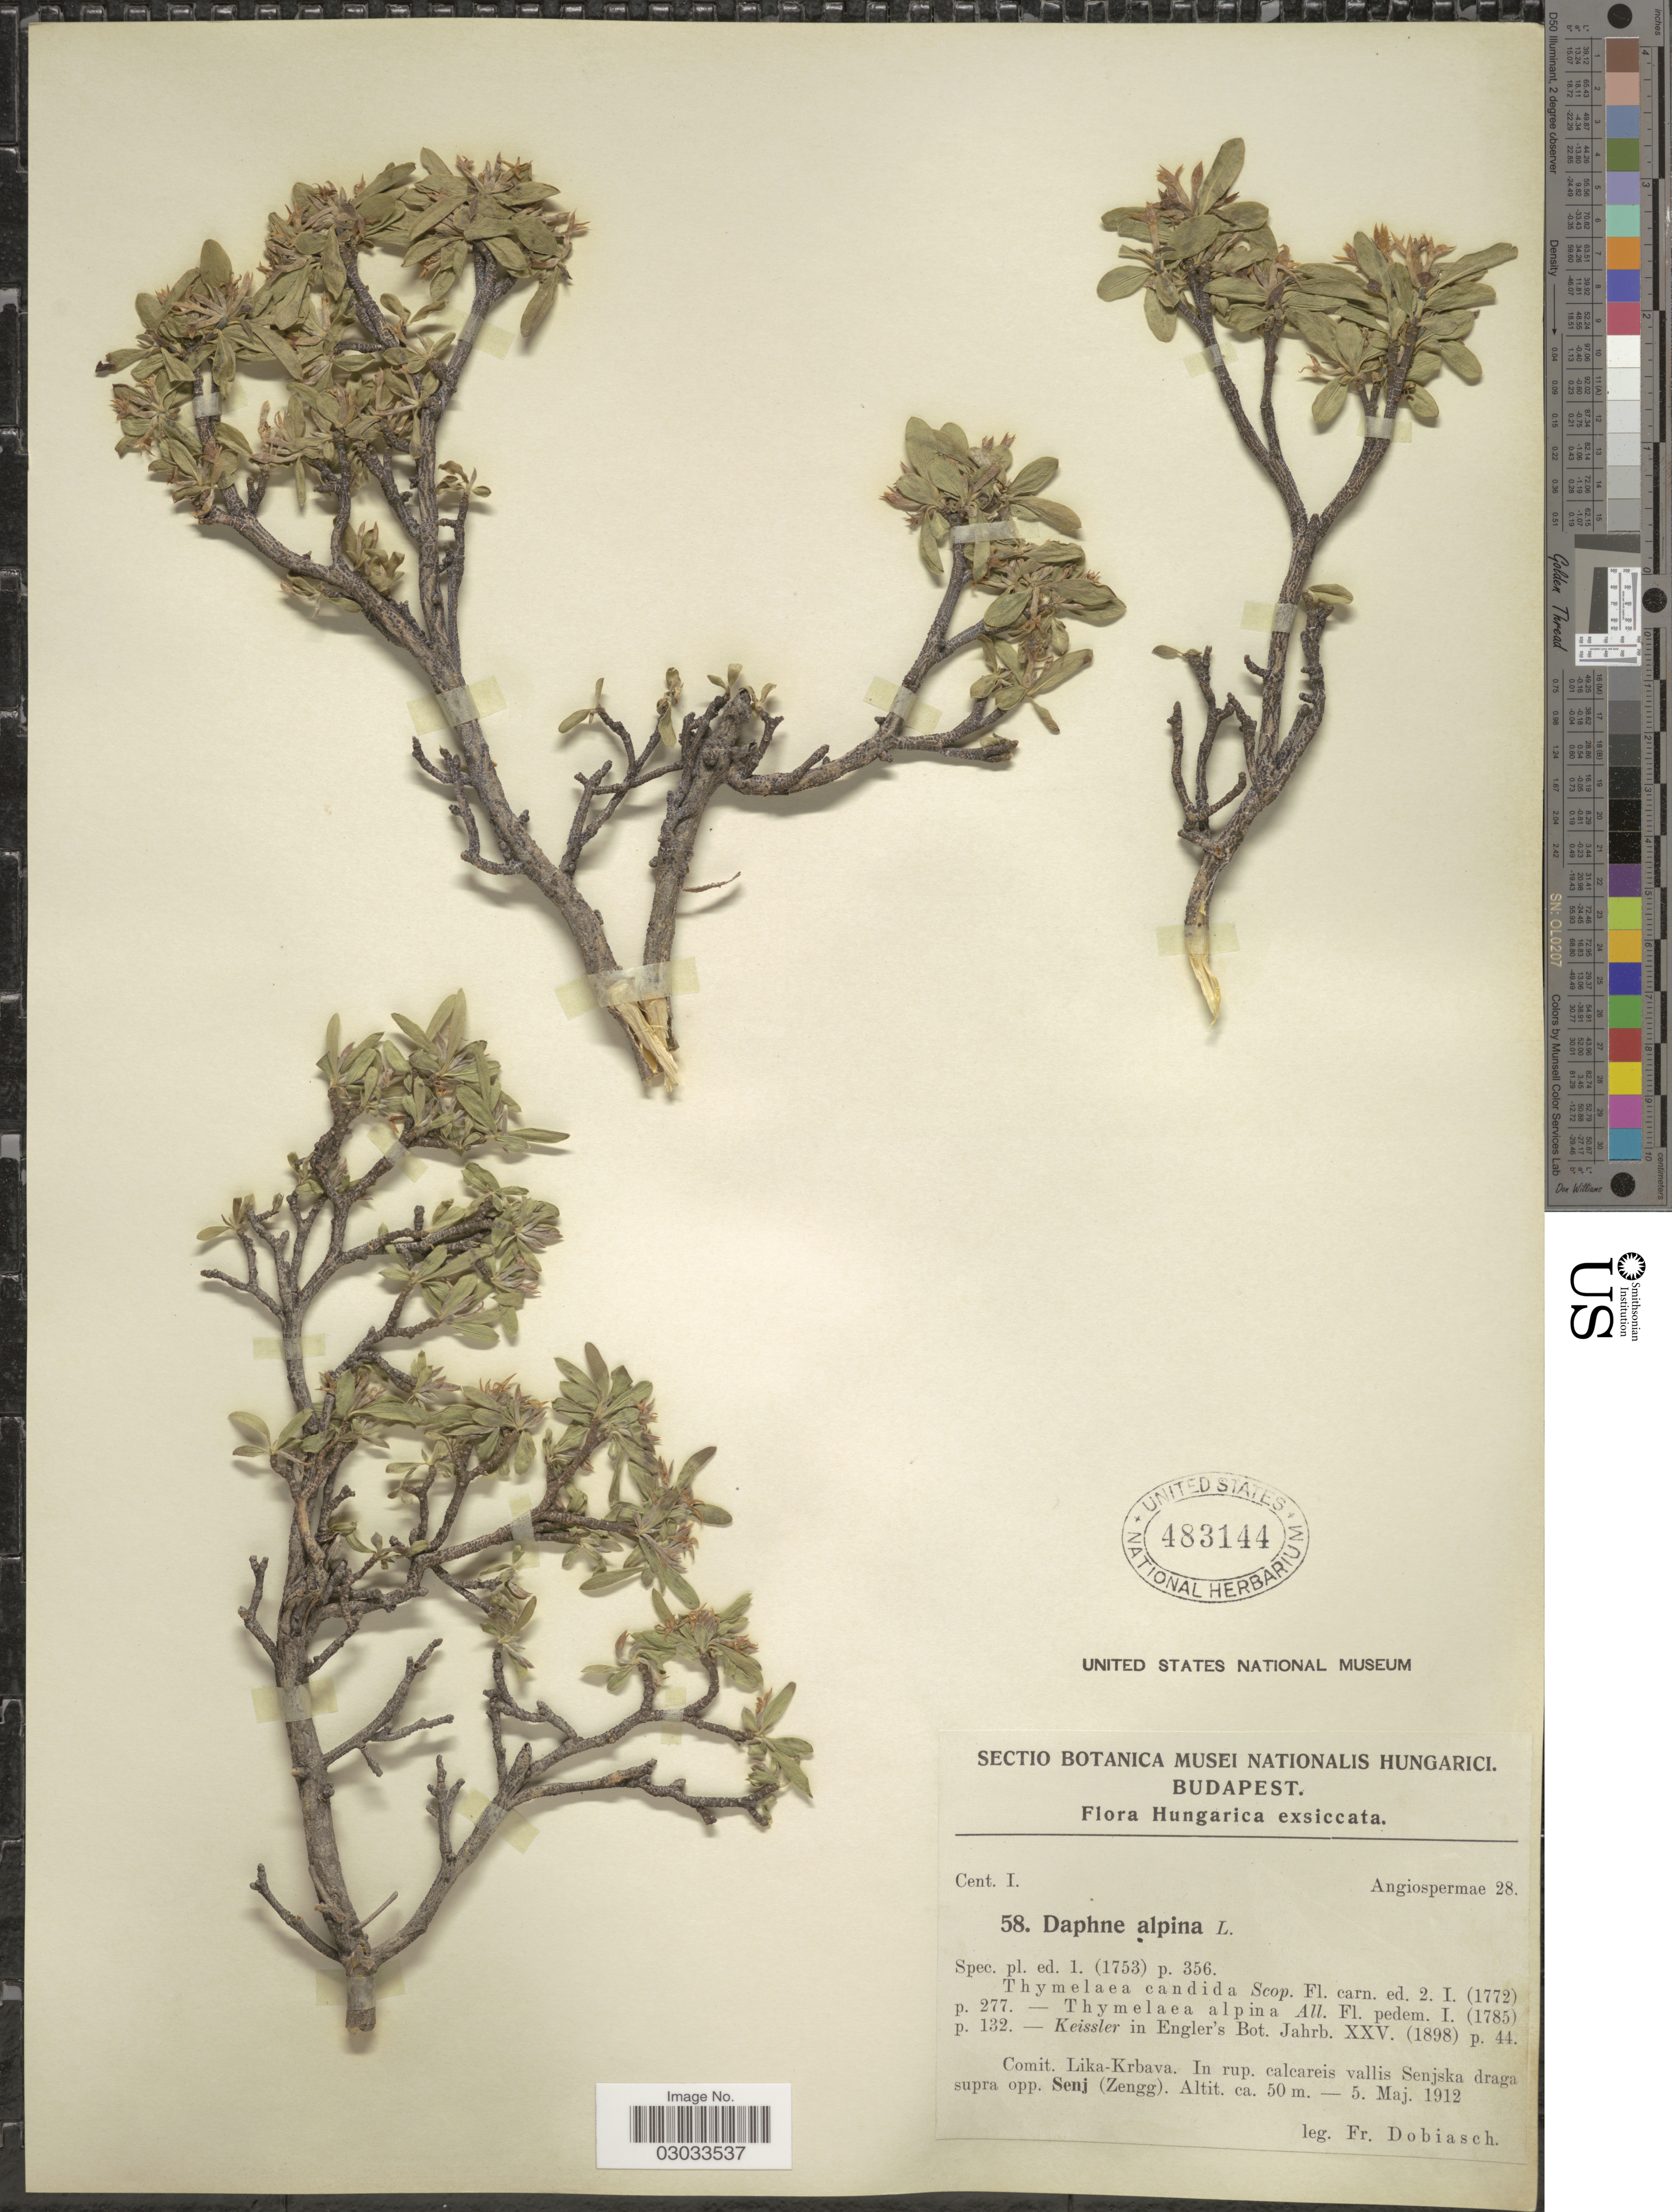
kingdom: Plantae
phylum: Tracheophyta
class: Magnoliopsida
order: Malvales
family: Thymelaeaceae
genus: Daphne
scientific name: Daphne alpina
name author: L.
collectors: F. Dobiasch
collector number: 58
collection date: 1912-05-05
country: Hungary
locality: Comit. Lika-Krbava. In rup. calcareis vallis Senjska draga supra opp. Senj (Zengg).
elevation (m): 50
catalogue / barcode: US 483144